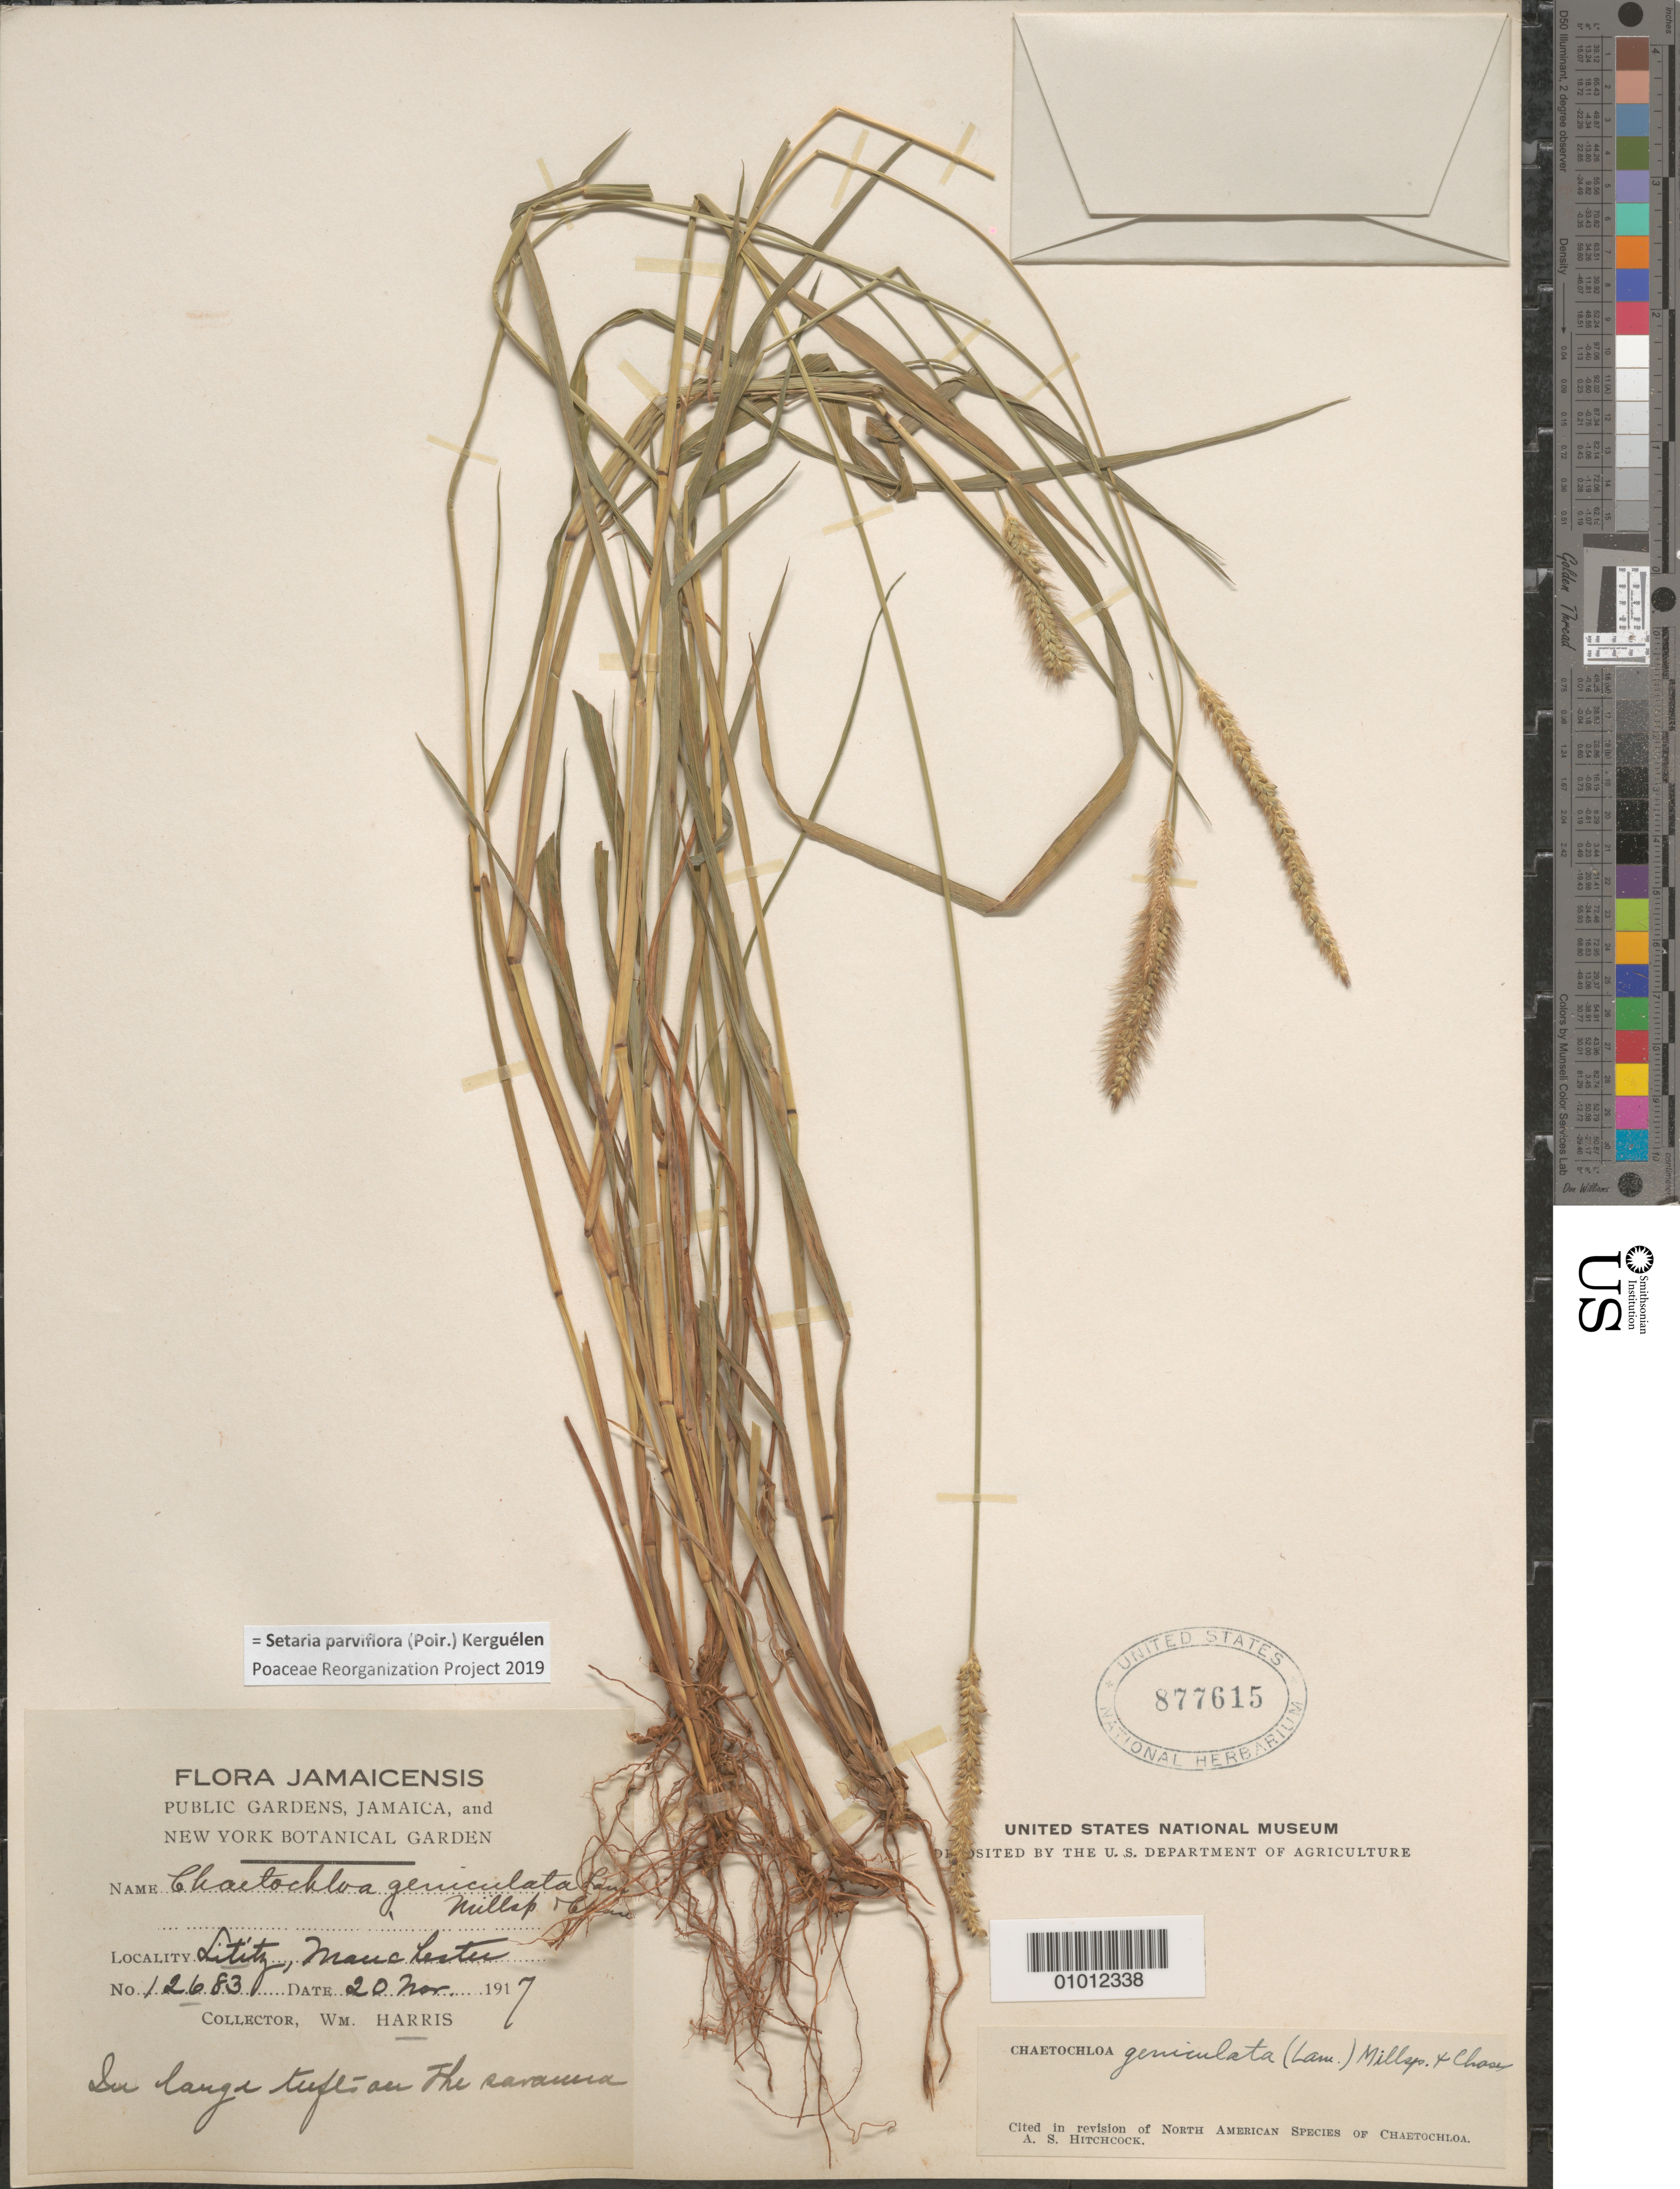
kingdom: Plantae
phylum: Tracheophyta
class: Liliopsida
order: Poales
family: Poaceae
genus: Setaria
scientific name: Setaria parviflora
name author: (Poir.) Kerguélen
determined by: Poaceae Reorganization Project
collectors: W. Harris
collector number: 12683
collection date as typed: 20 Nov 1917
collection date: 1917-11-20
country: Jamaica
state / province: Manchester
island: Jamaica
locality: Lititz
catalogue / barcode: US 877615